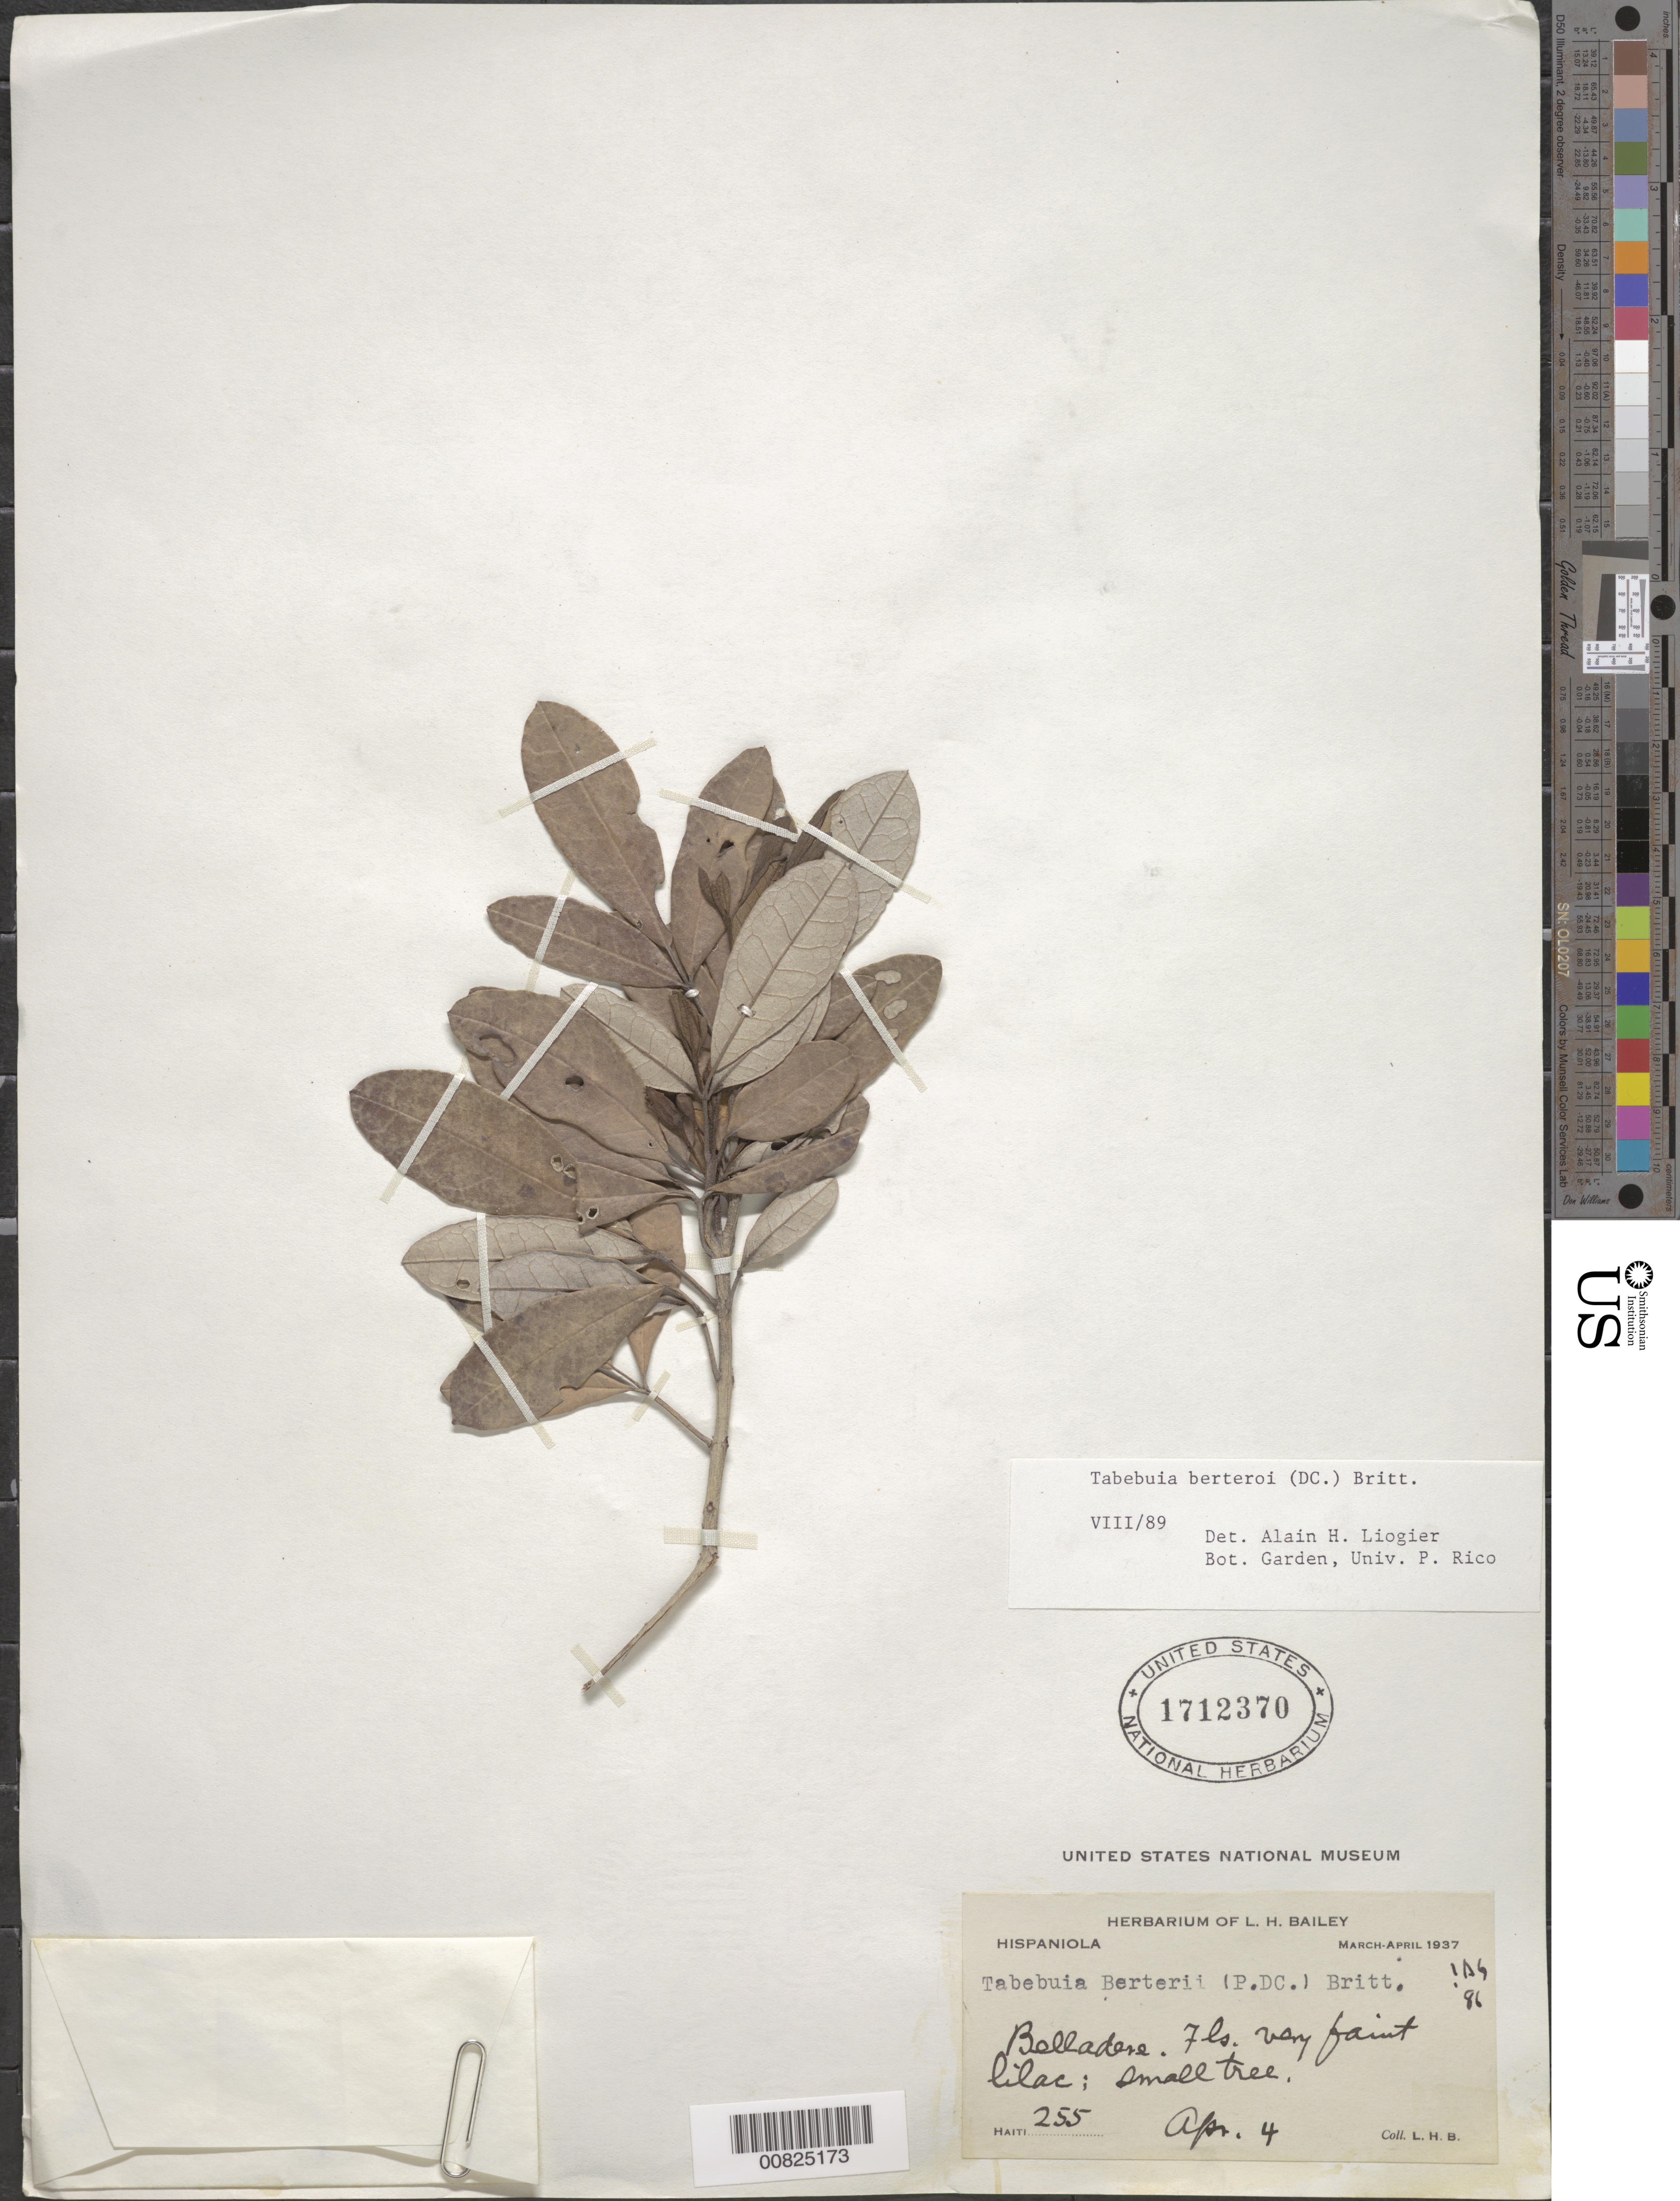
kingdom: Plantae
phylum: Tracheophyta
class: Magnoliopsida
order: Lamiales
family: Bignoniaceae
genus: Tabebuia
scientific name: Tabebuia berteroi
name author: (DC.) Britton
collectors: L. H. Bailey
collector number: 255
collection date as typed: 04 Apr 1937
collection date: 1937-04-04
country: Haiti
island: Hispaniola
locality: Belladere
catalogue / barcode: US 1712370